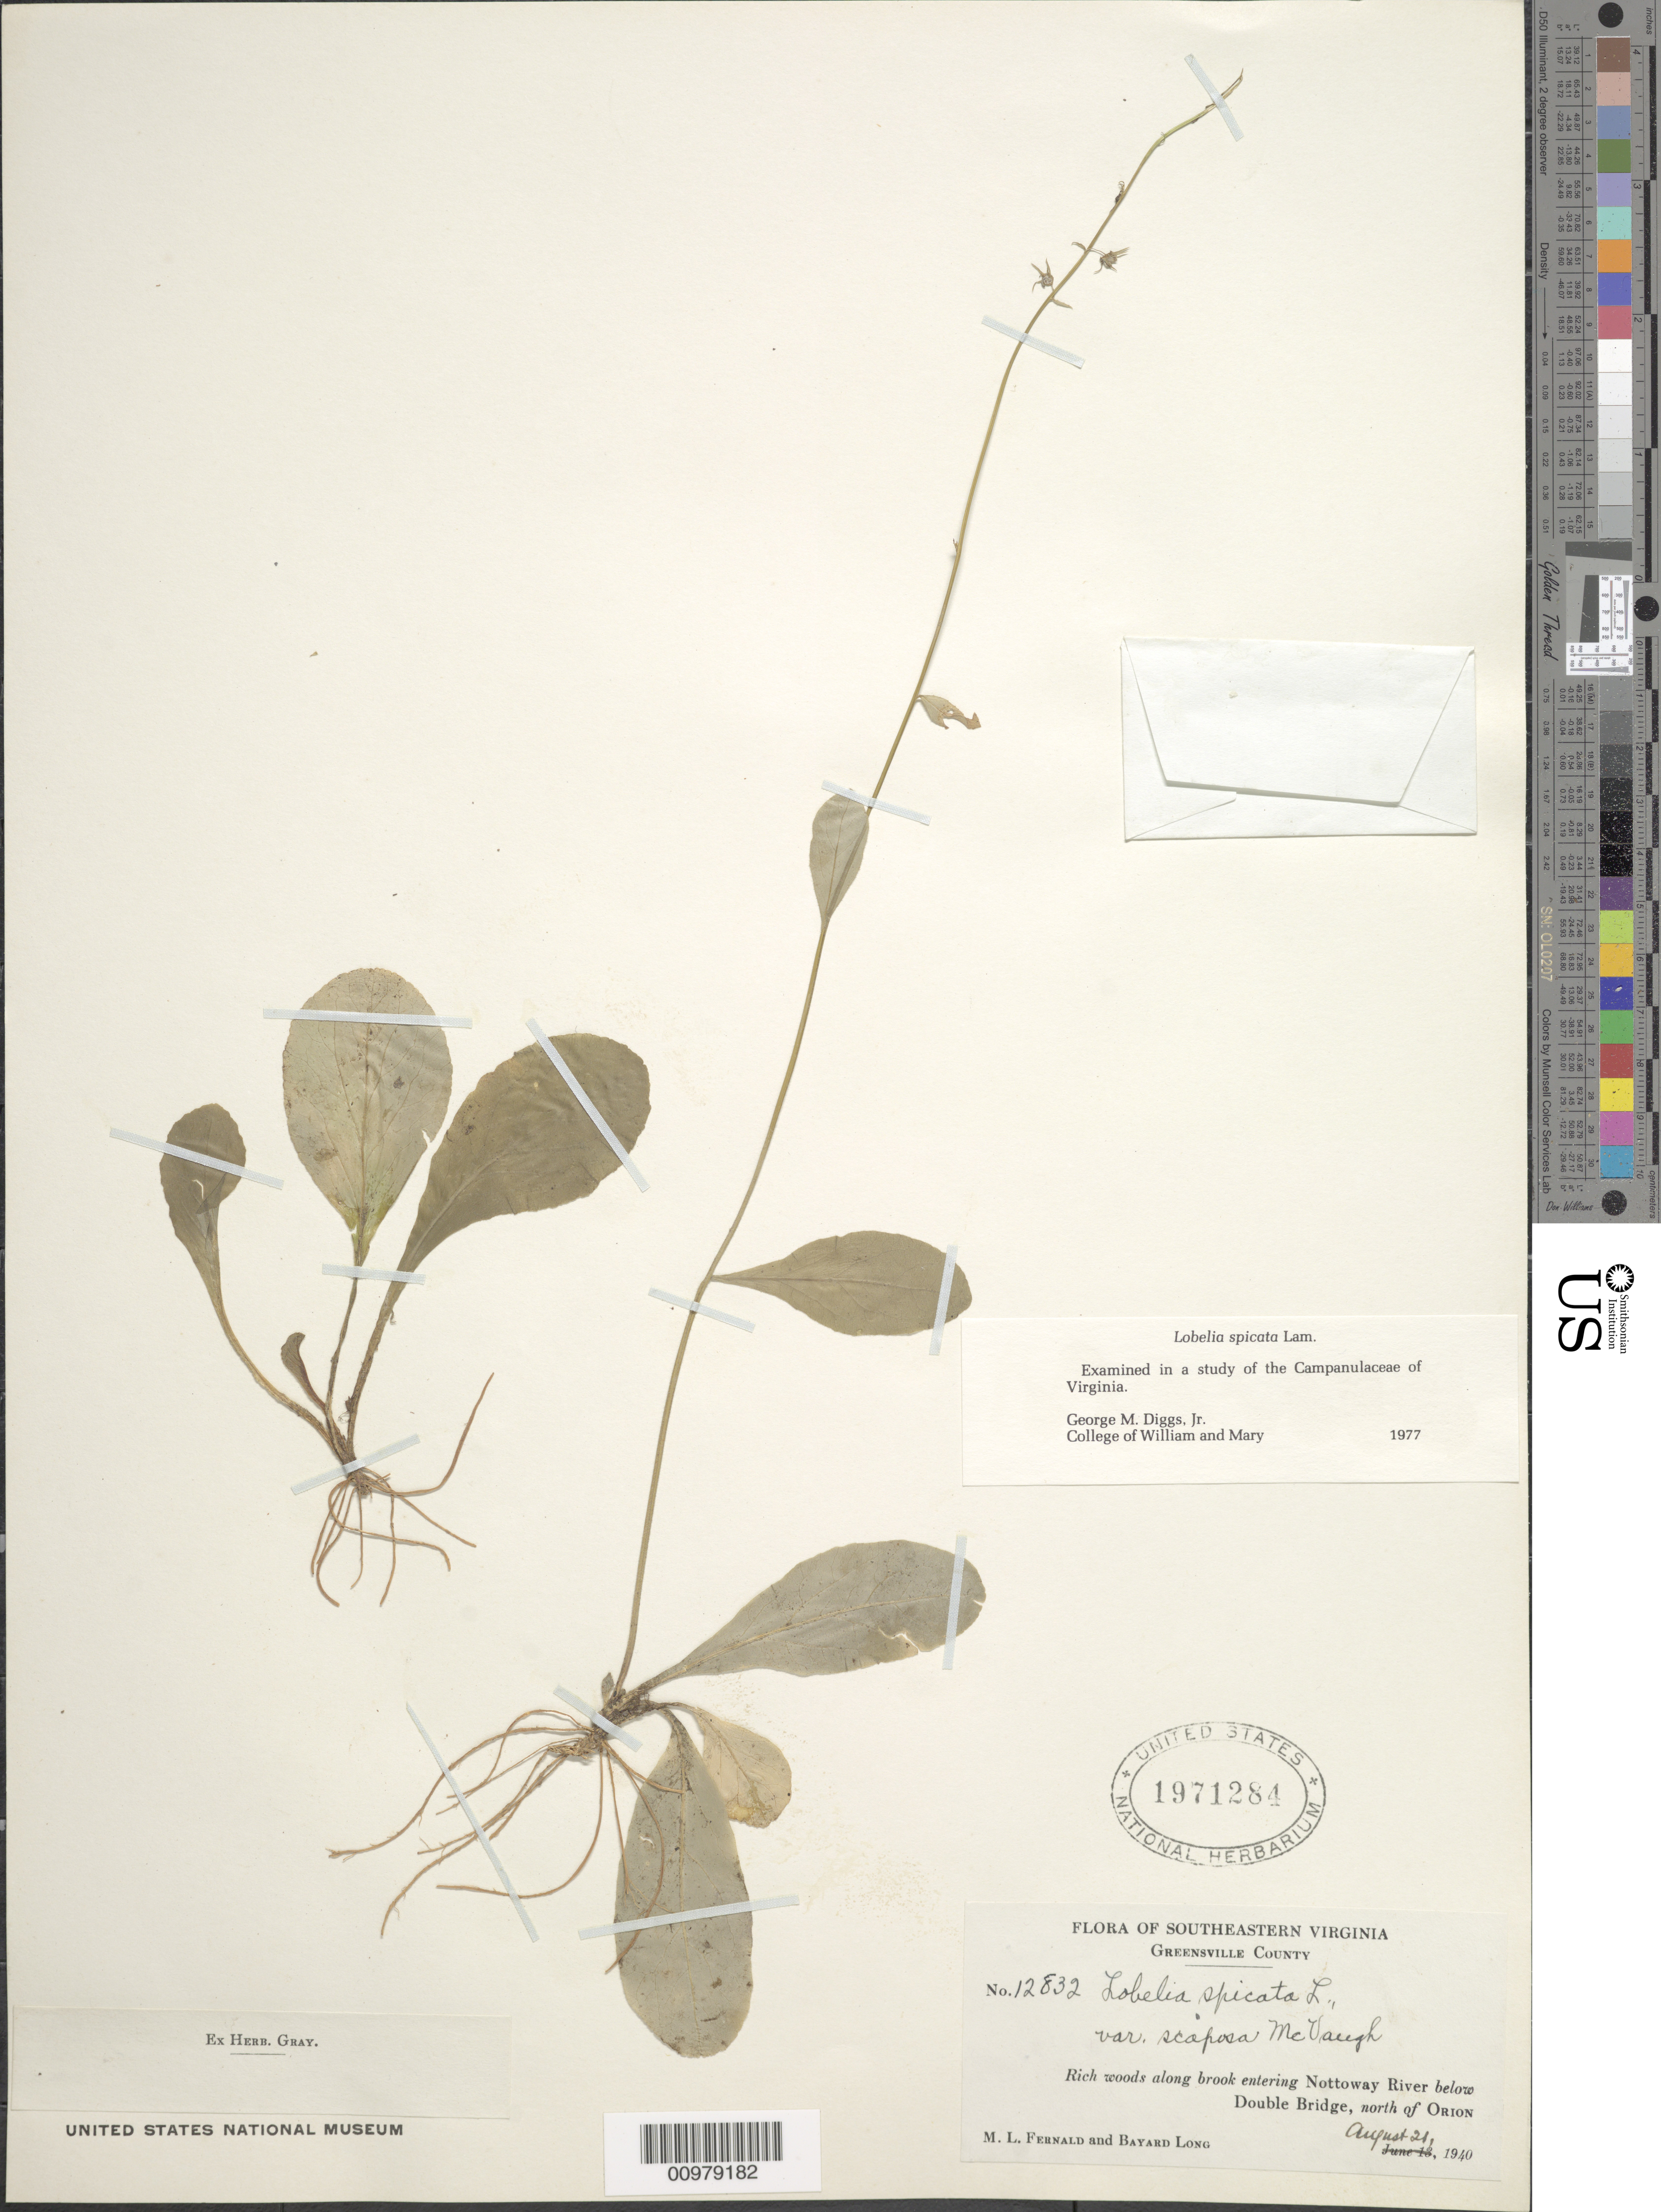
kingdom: Plantae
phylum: Tracheophyta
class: Magnoliopsida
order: Asterales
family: Campanulaceae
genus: Lobelia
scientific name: Lobelia spicata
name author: Lam.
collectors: M. L. Fernald & B. H. Long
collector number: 12832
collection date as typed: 21 Aug 1940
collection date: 1940-08-21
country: United States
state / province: Virginia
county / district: Greensville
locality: Entering Nottoway River below Double Bridge, north of Orion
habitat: rich woods along brook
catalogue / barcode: US 1971284